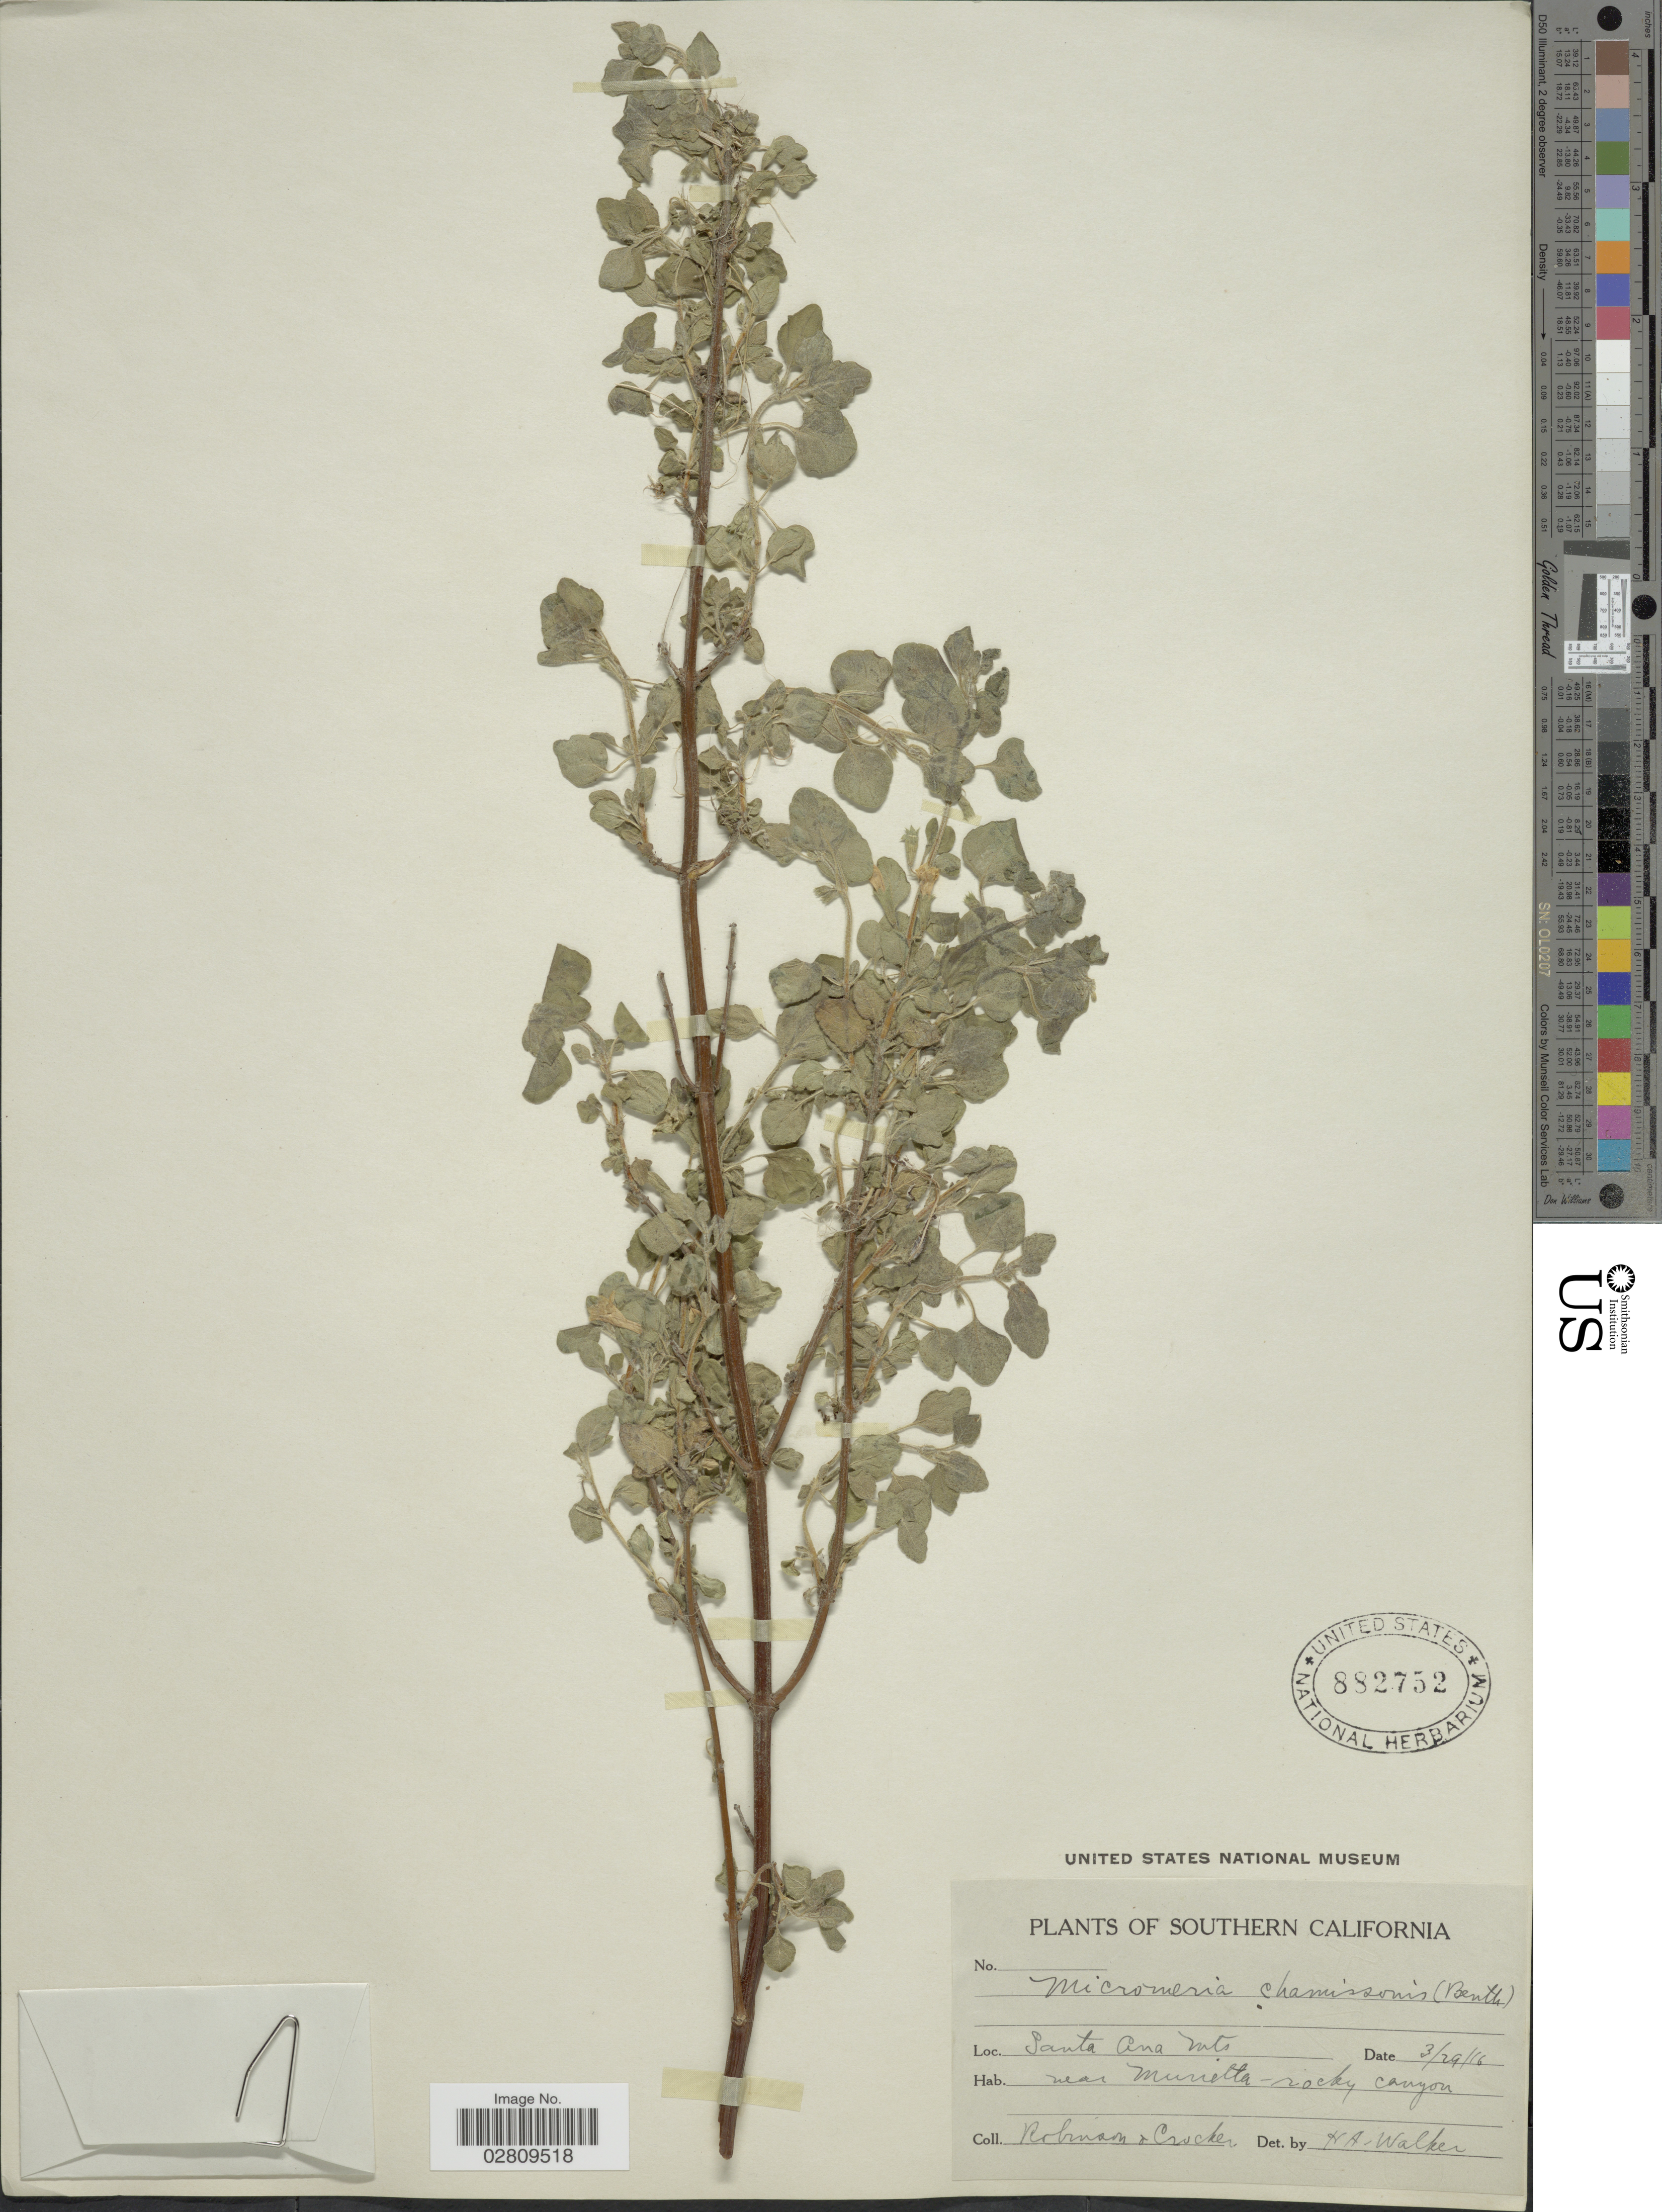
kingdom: Plantae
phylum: Tracheophyta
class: Magnoliopsida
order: Lamiales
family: Lamiaceae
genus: Micromeria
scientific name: Micromeria douglasii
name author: Benth.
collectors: -- Robinson & -. Crocker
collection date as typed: Transcribed d/m/y: 29/3/16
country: United States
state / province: California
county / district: Los Angeles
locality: Southern California. Santa Ana Mts. Near Murrietta - rocky canyon.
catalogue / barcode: US 882752